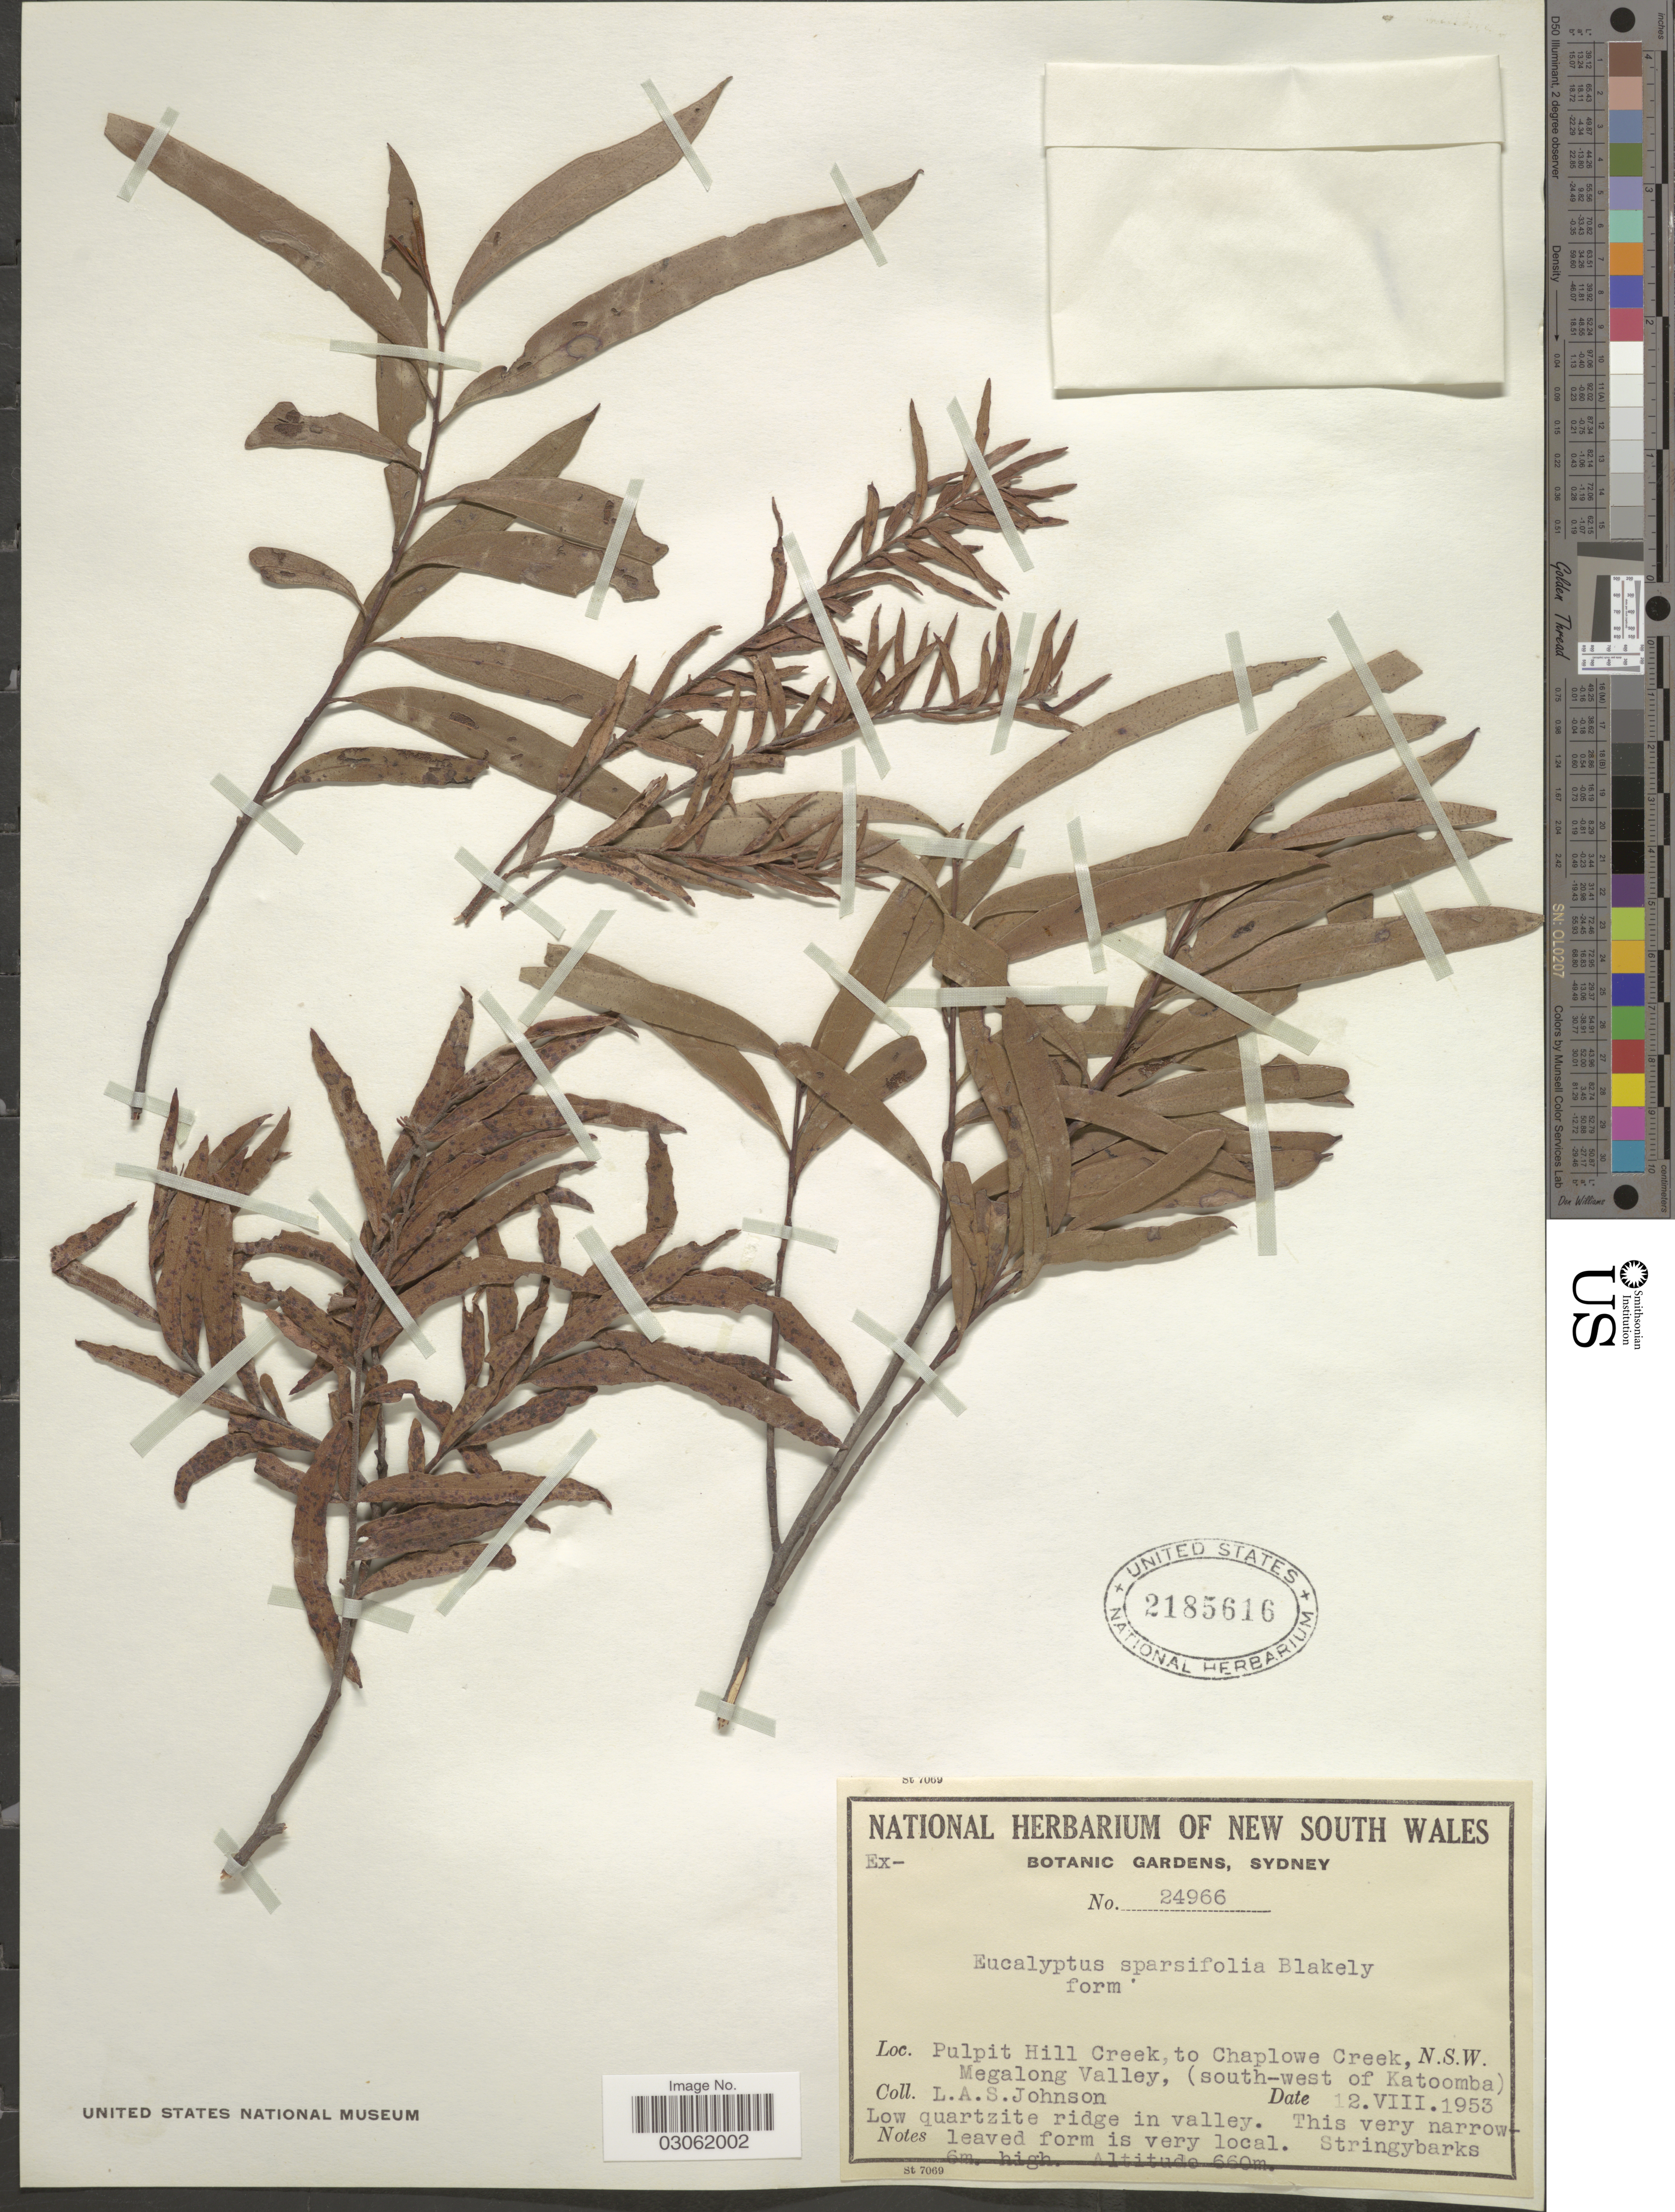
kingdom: Plantae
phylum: Tracheophyta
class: Magnoliopsida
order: Myrtales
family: Myrtaceae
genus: Eucalyptus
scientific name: Eucalyptus sparsifolia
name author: Blakely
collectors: L. A. S. Johnson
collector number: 24966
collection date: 1953-08-12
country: Australia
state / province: New South Wales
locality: Pulpit Hill Creek, to Chaplowe Creek, Megalong Valley, (south-west of Katoomba) N. S. W.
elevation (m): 660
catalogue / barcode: US 2185616